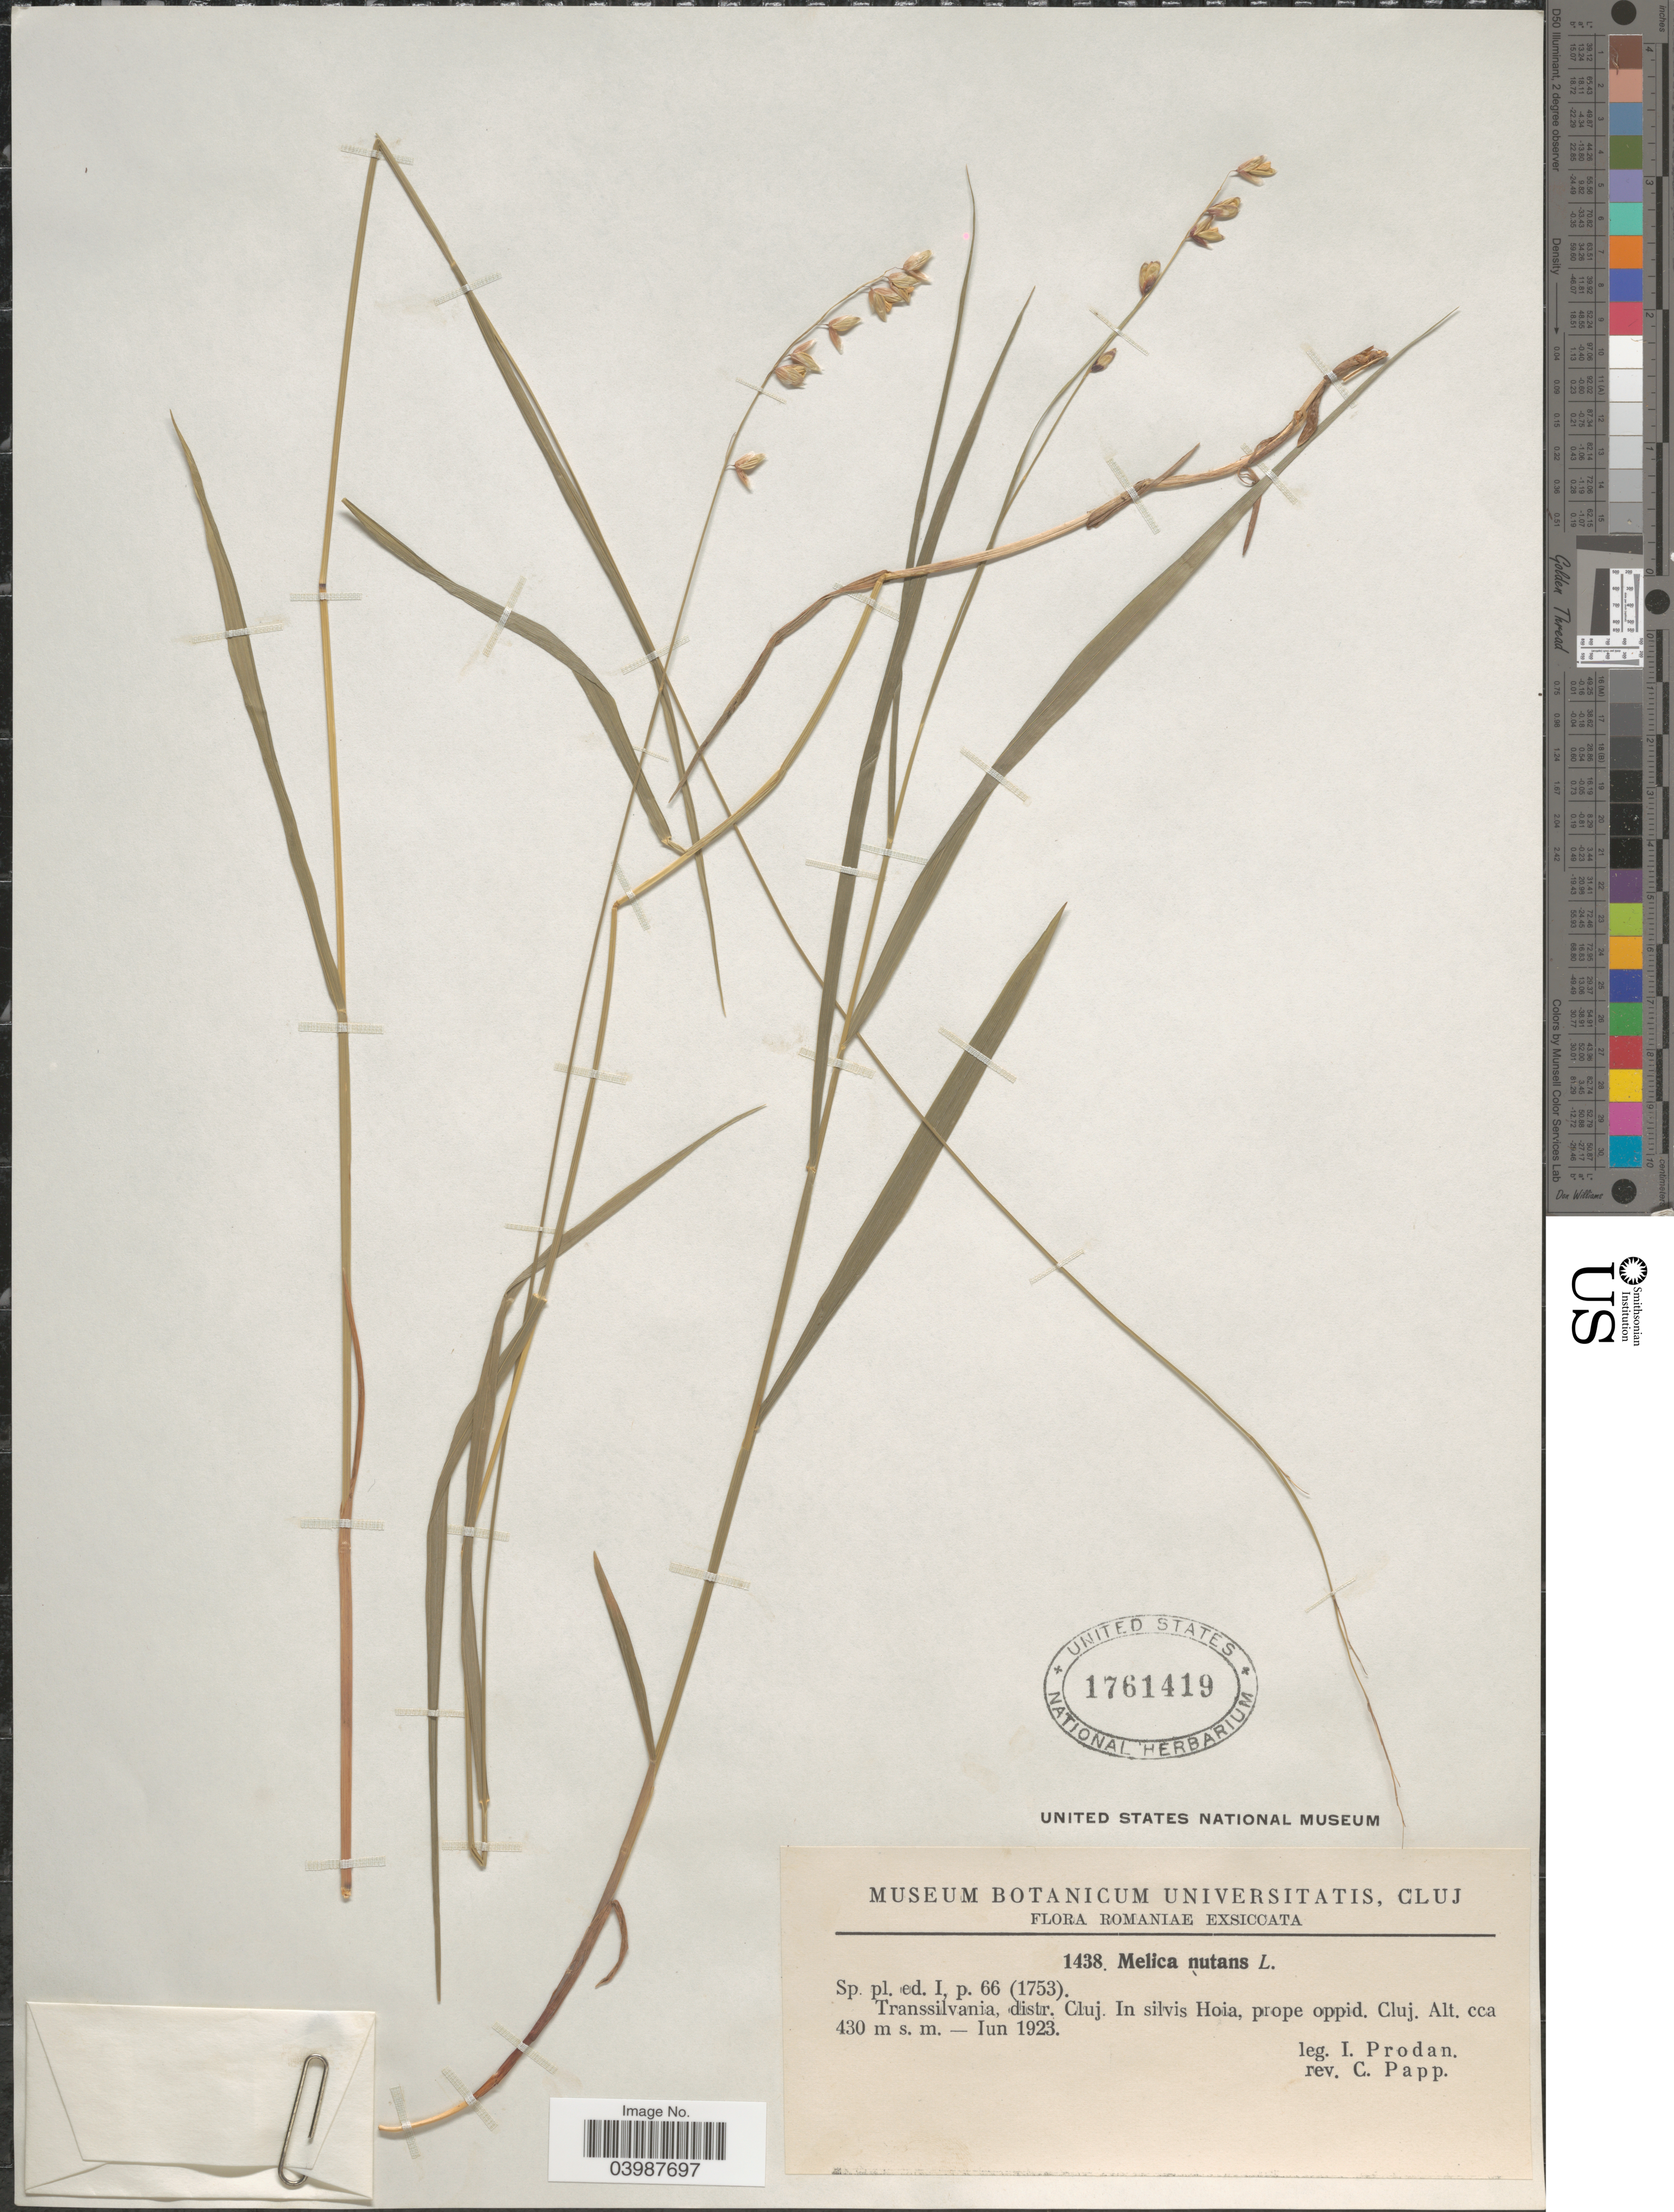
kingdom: Plantae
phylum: Tracheophyta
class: Liliopsida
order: Poales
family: Poaceae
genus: Melica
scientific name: Melica nutans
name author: L.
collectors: I. Prodán & C. Papp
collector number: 1438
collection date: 1923-06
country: Romania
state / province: Cluj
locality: Romaniae. Transsilvania, distr. Cluj. In silvis Hoia, prope oppid. Cluj.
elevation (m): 430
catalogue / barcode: US 1761419